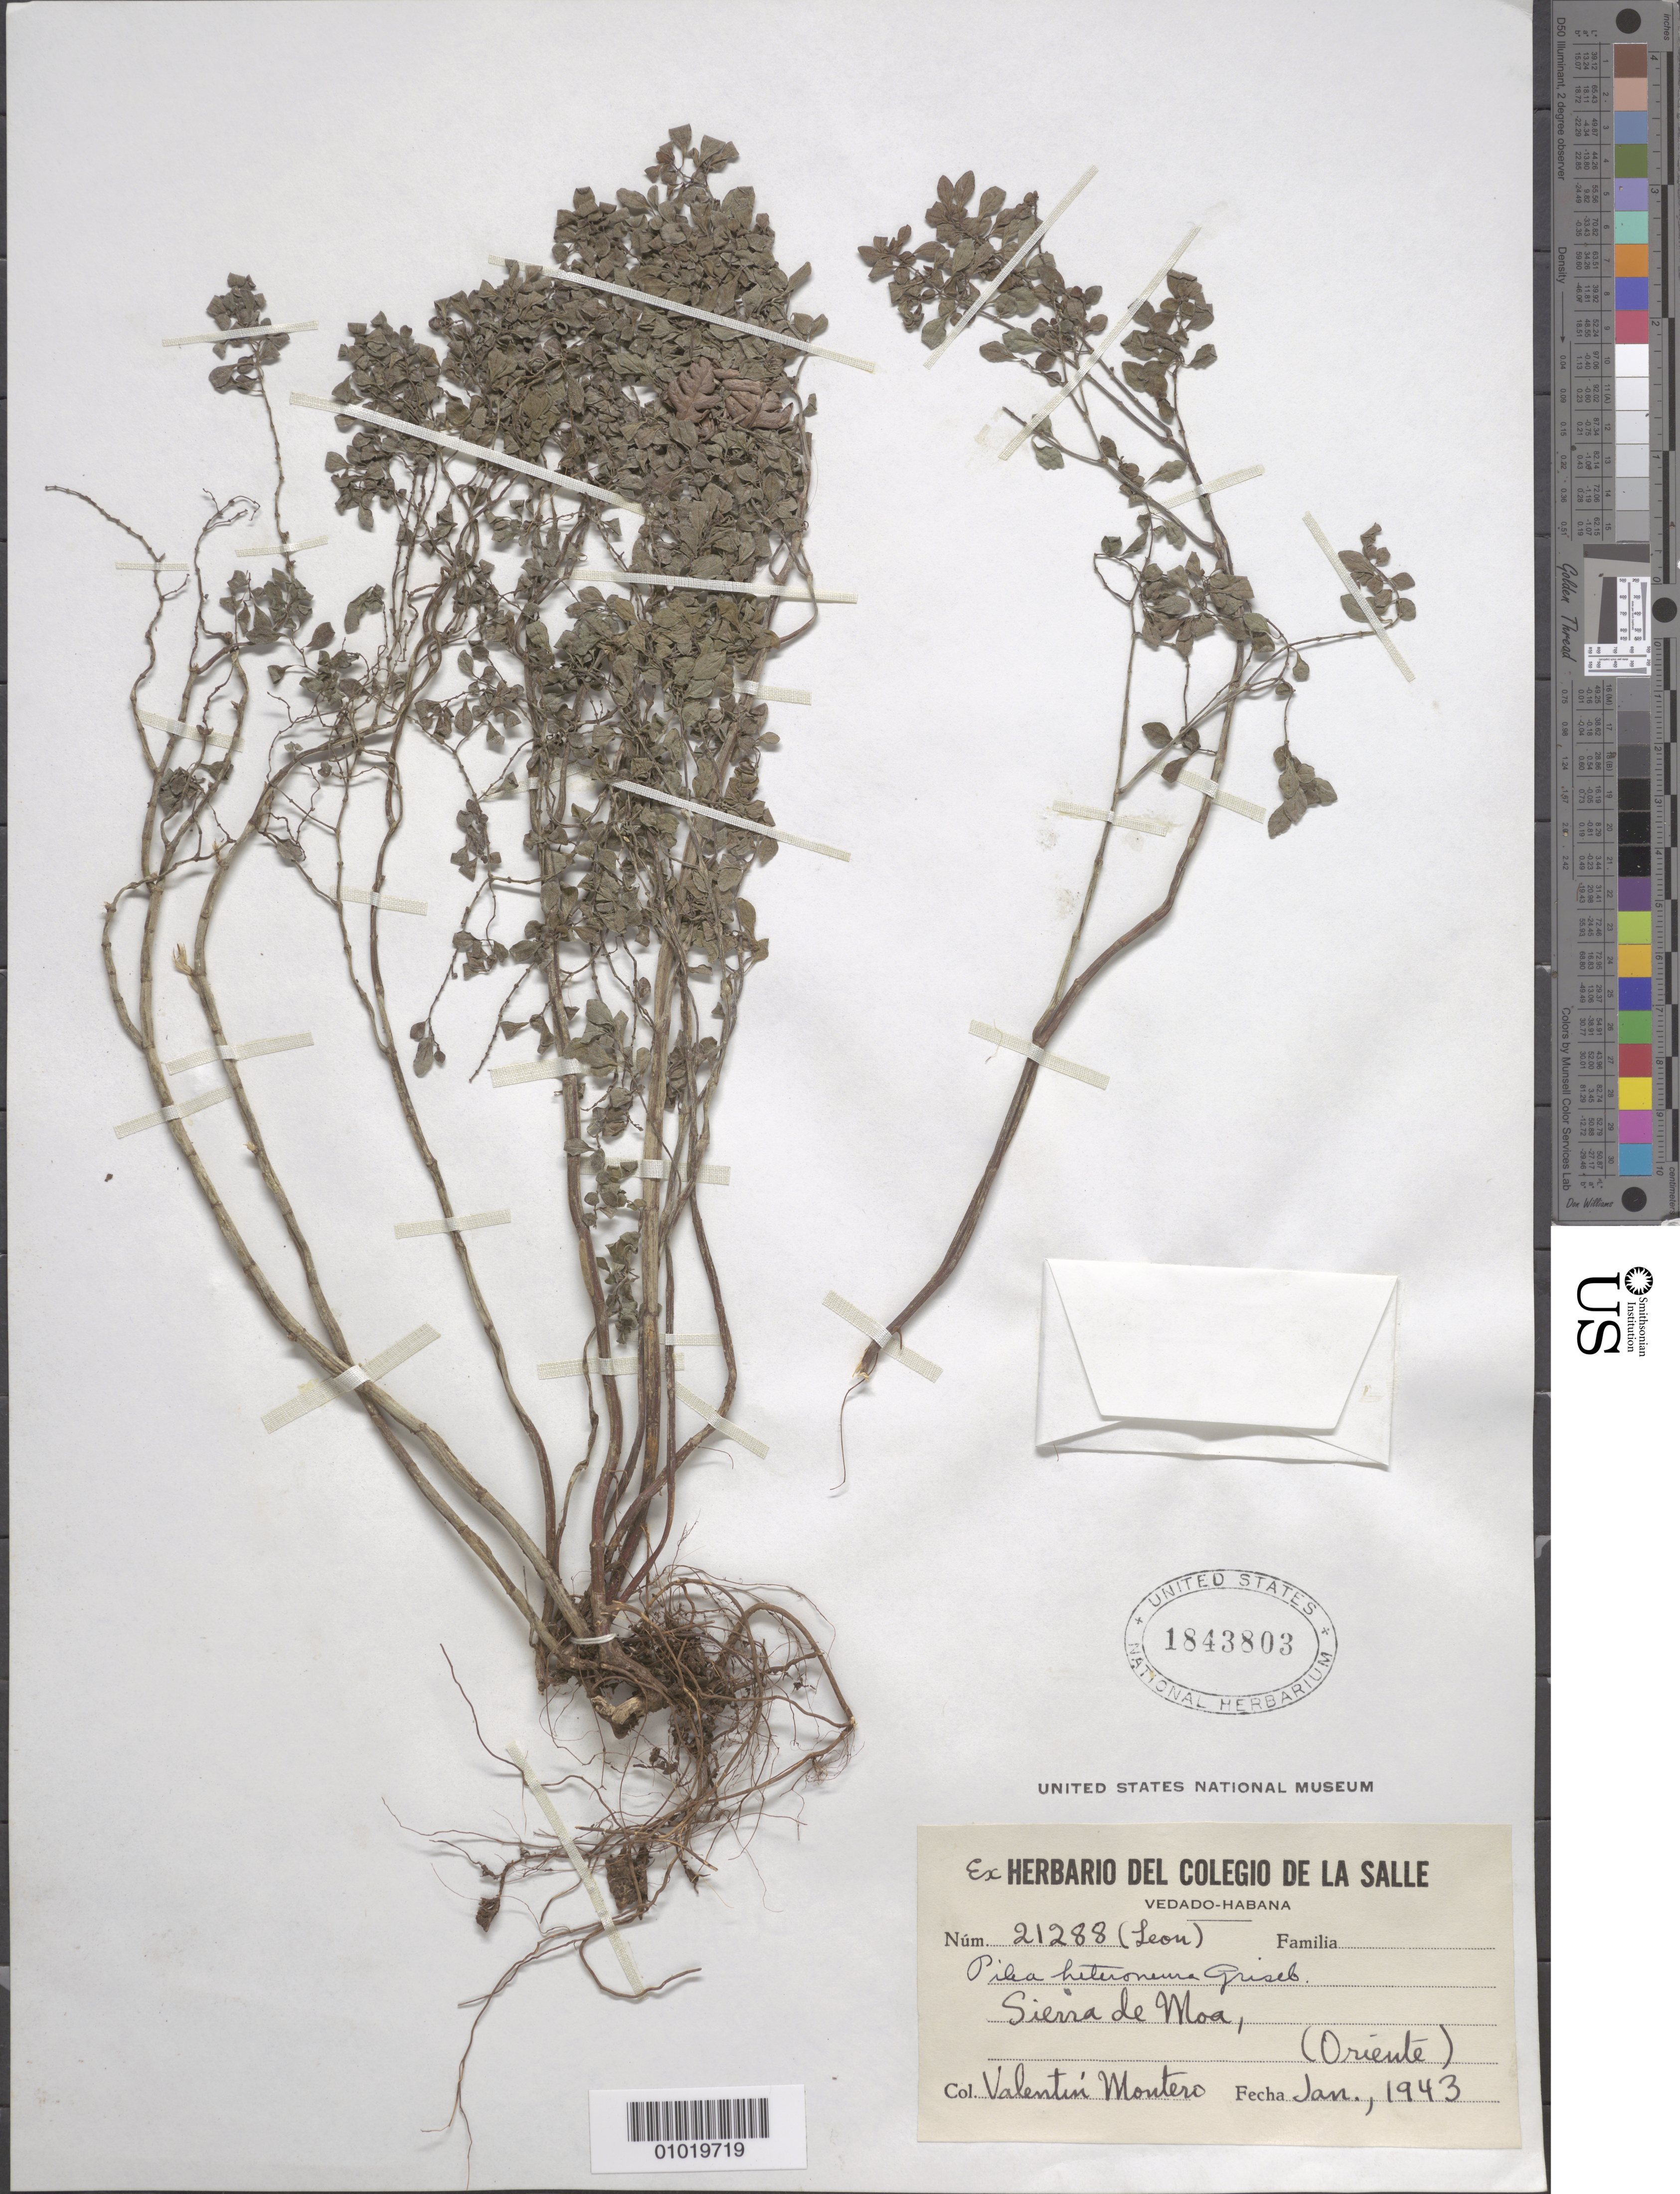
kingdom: Plantae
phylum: Tracheophyta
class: Magnoliopsida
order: Rosales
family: Urticaceae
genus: Pilea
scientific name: Pilea heteroneura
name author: Griseb.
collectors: V. Montero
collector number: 21288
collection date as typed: Jan 1943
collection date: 1943-01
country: Cuba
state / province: Holguín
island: Cuba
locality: Sierra de Moa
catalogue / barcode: US 1843803